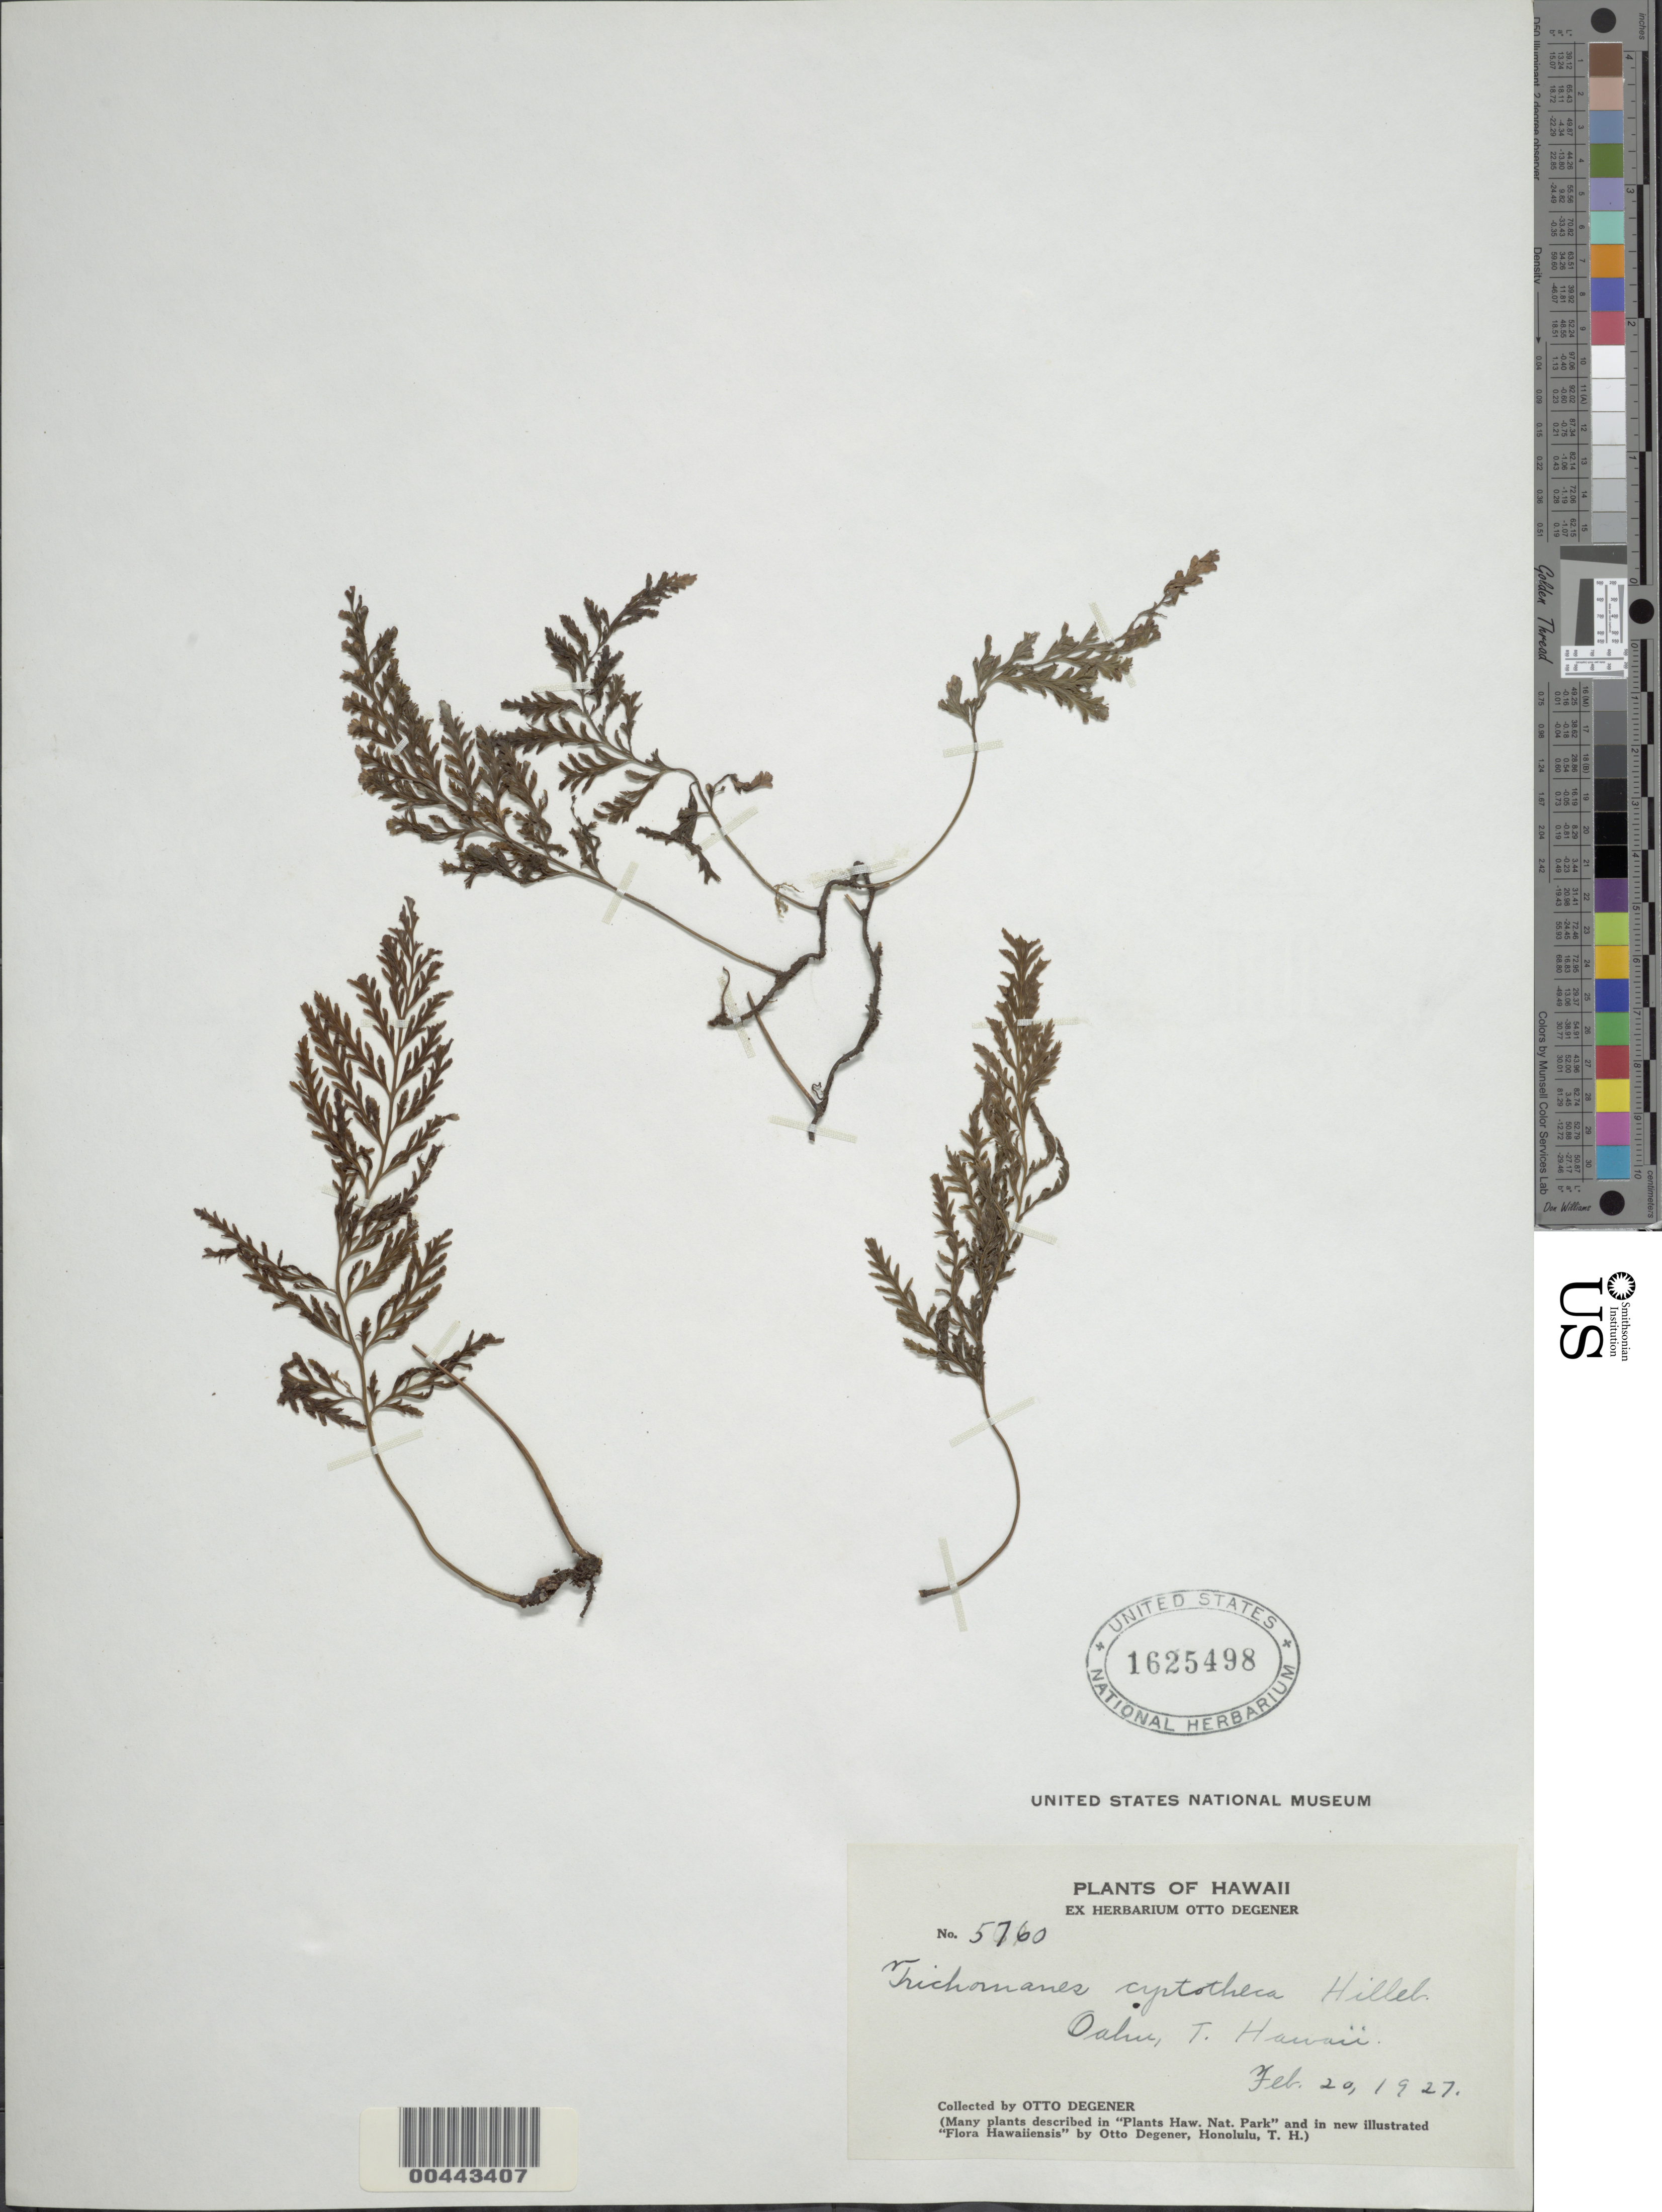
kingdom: Plantae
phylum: Tracheophyta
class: Polypodiopsida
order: Hymenophyllales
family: Hymenophyllaceae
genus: Vandenboschia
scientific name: Vandenboschia cyrtotheca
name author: Copel.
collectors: O. Degener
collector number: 5760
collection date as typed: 20 Feb 1927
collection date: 1927-02-20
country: United States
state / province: Hawaii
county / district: Honolulu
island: Oahu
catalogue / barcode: US 1625498